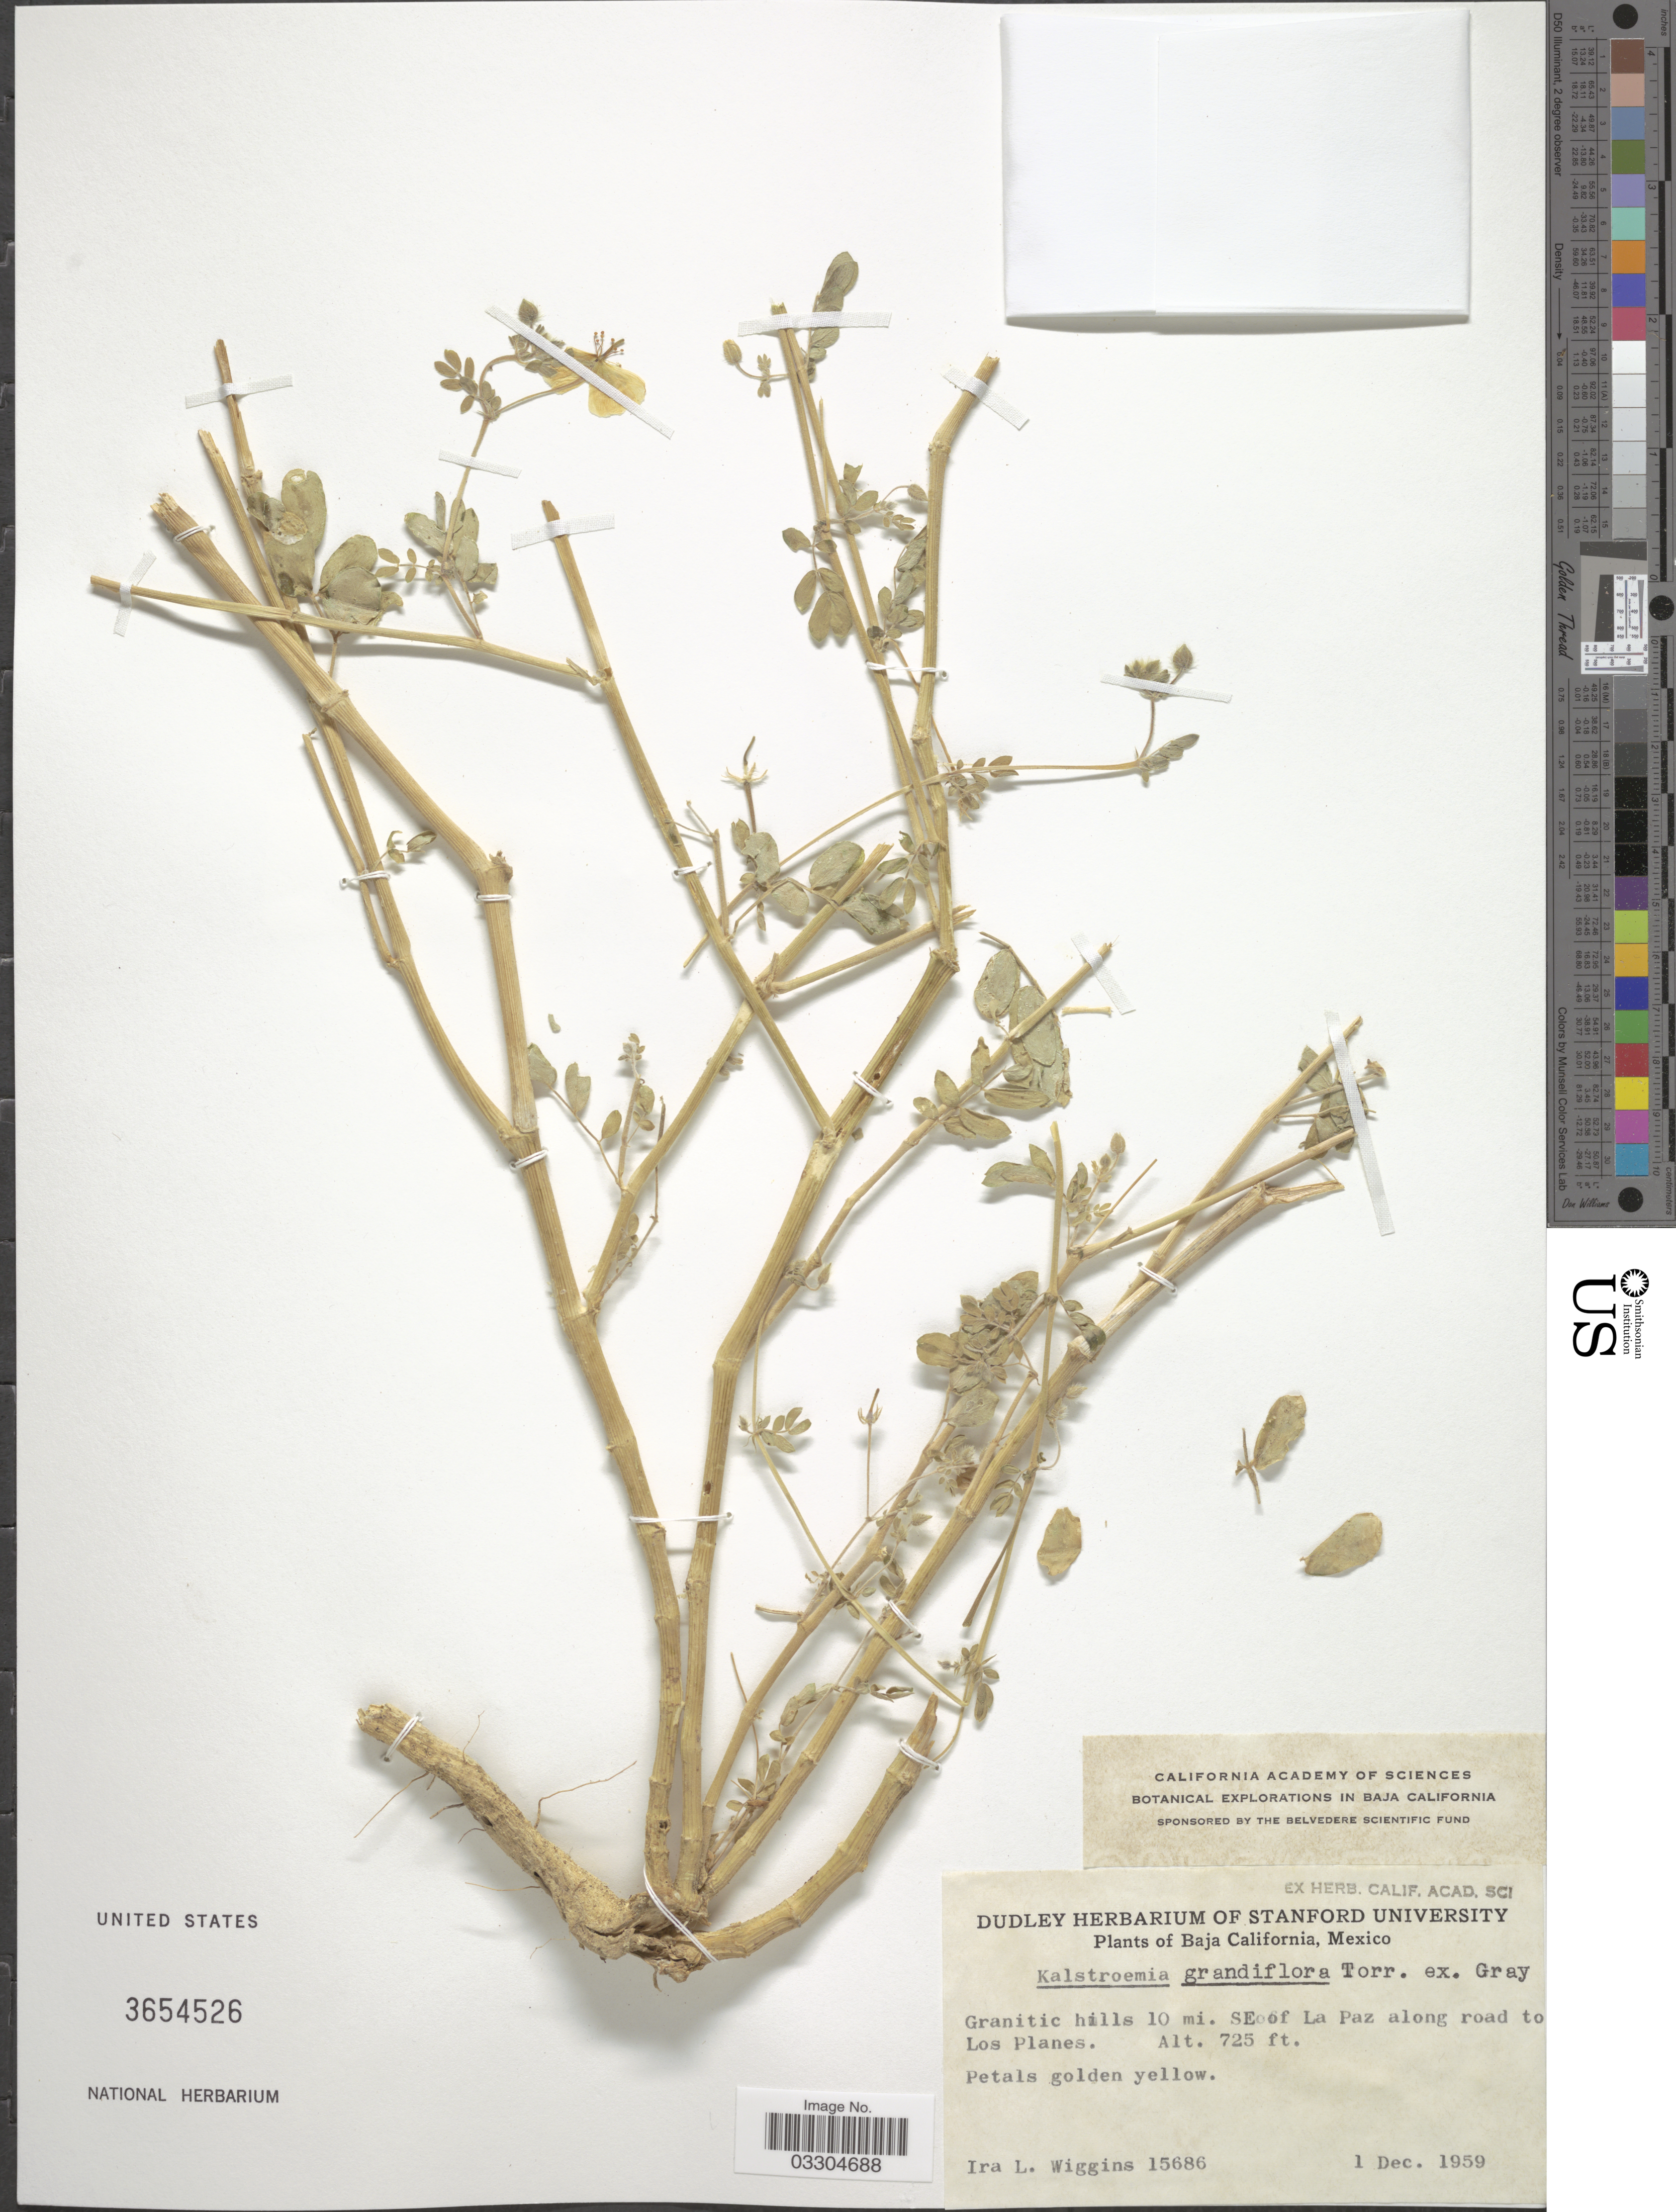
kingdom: Plantae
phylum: Tracheophyta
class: Magnoliopsida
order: Zygophyllales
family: Zygophyllaceae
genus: Kallstroemia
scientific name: Kallstroemia grandiflora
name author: Torr. ex A. Gray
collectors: I. L. Wiggins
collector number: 15686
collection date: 1959-12-01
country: Mexico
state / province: Baja California Sur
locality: Granitic hills 10 mi. SE of La Paz along road to Los Planes.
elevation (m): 221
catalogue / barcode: US 3654526